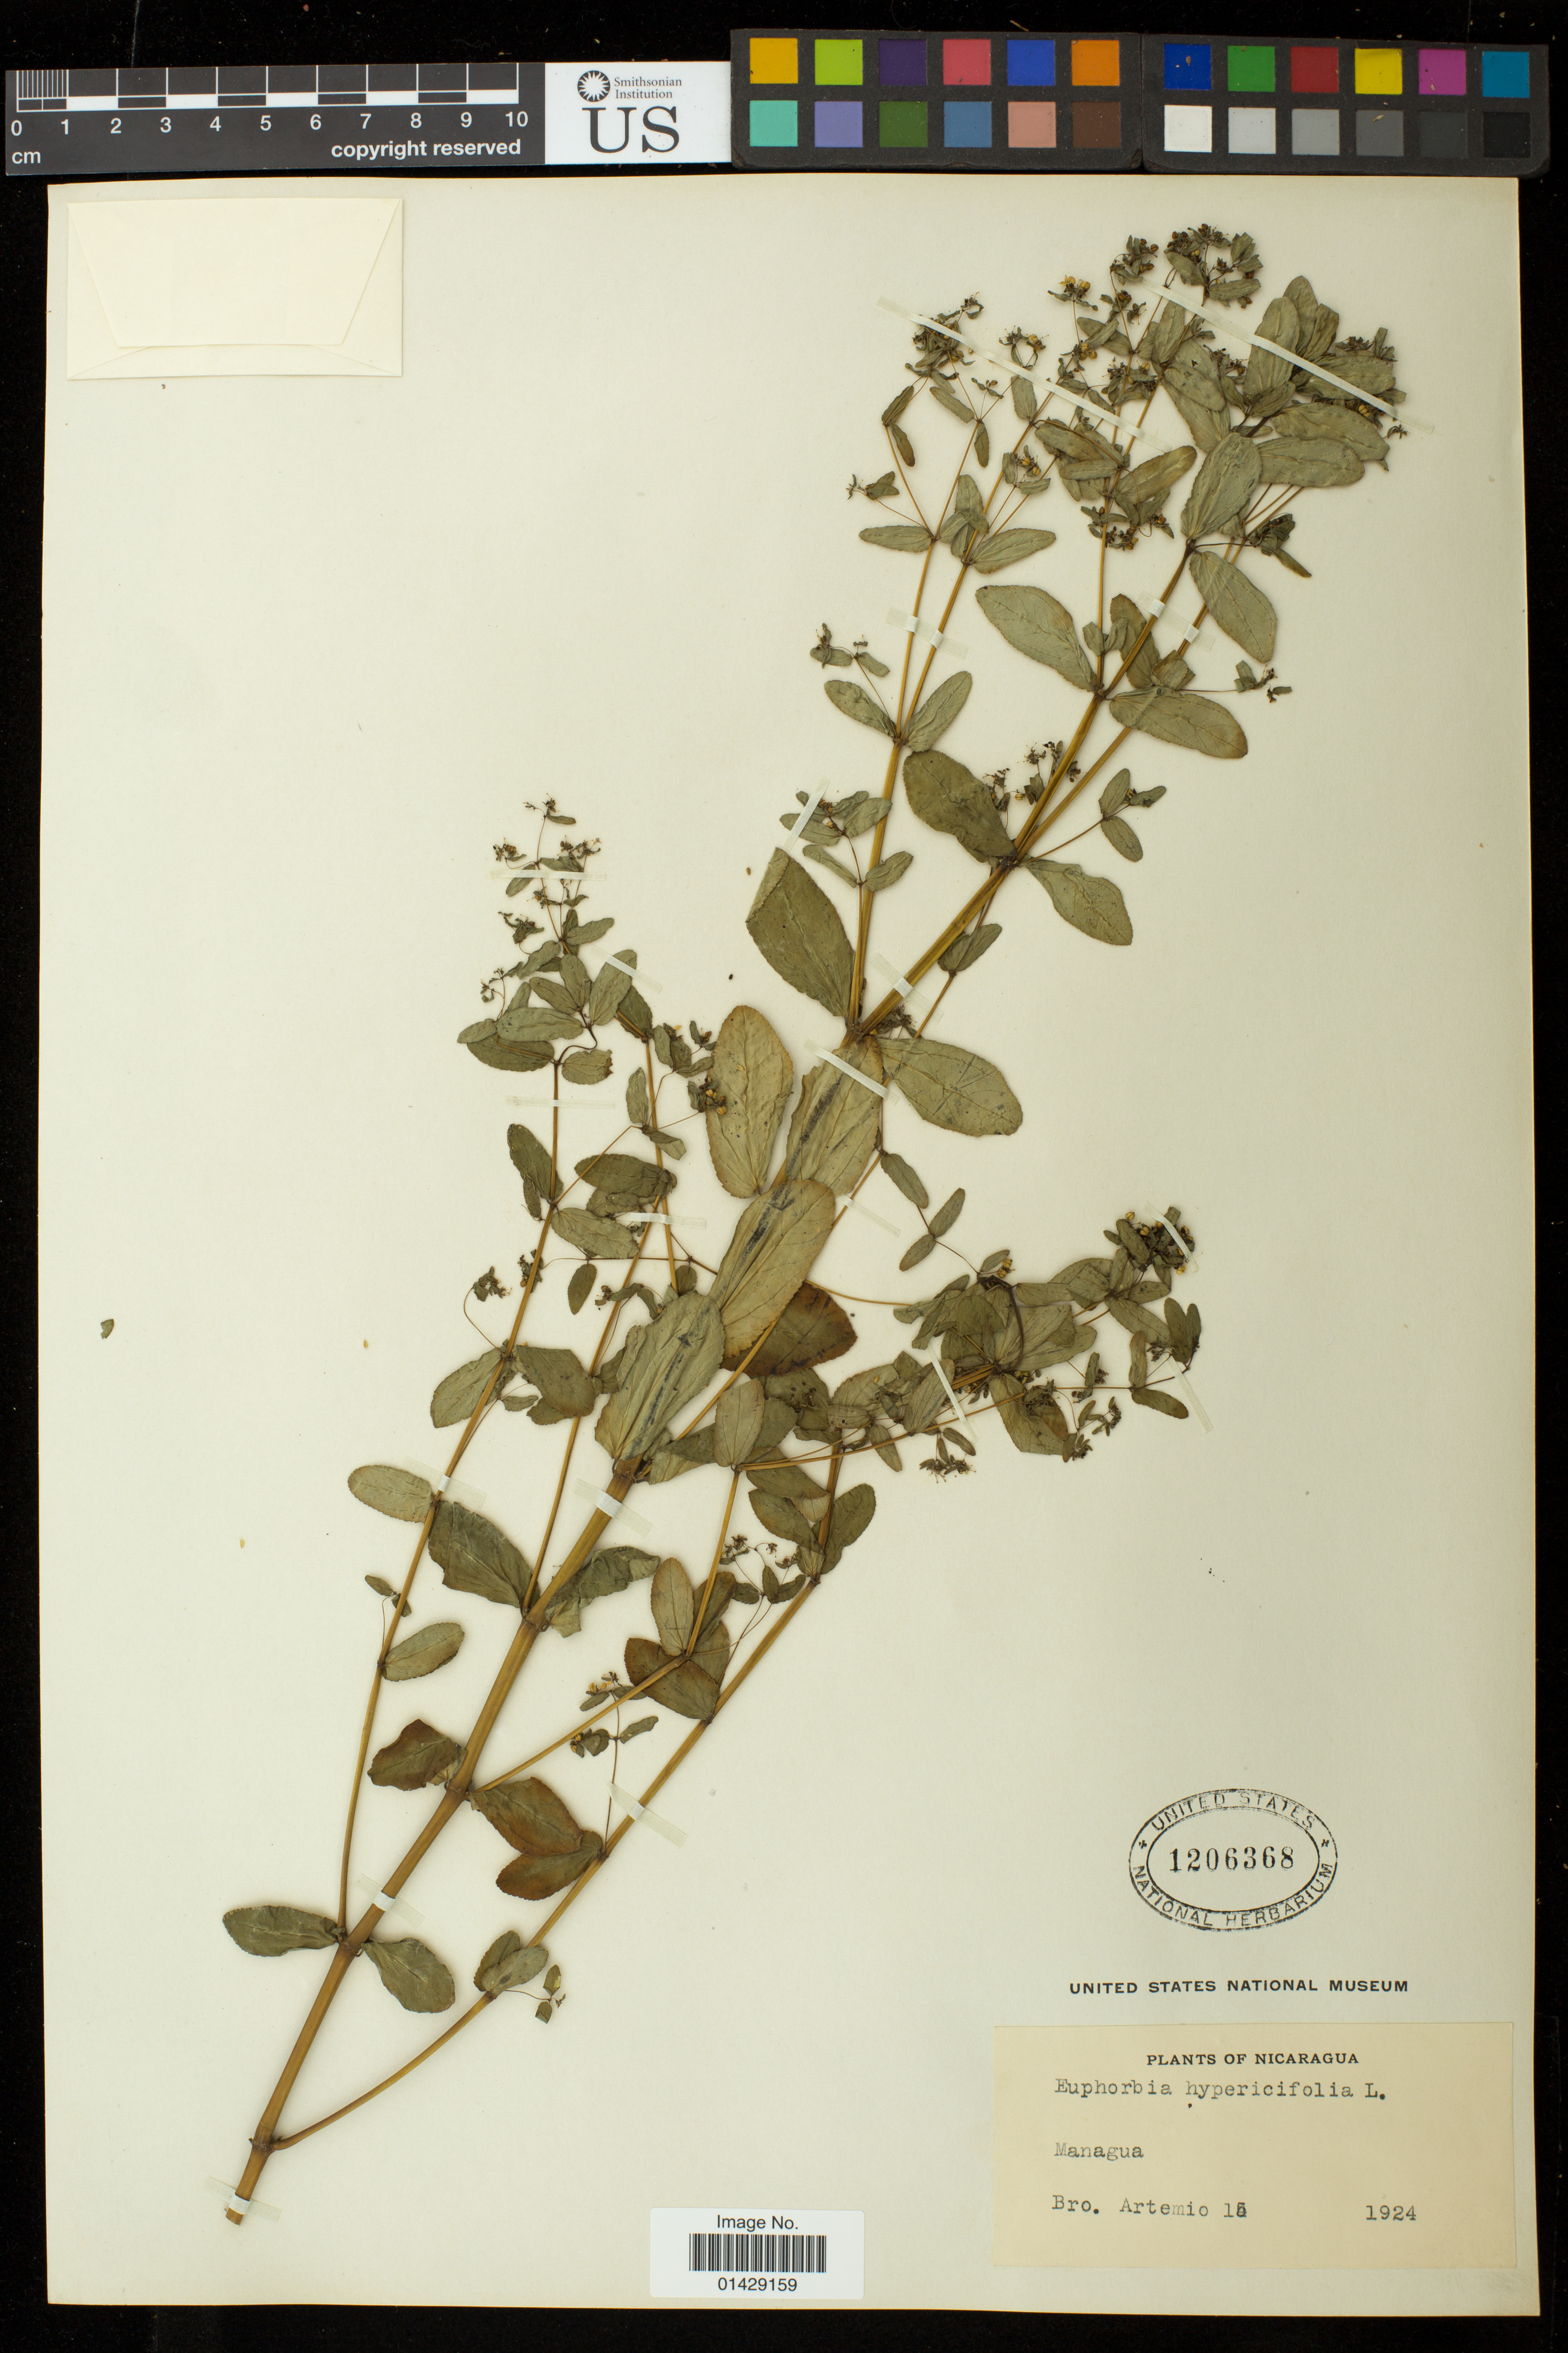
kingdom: Plantae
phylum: Tracheophyta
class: Magnoliopsida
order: Malpighiales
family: Euphorbiaceae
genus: Euphorbia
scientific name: Euphorbia hyssopifolia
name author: L.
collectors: B. Artemio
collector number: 15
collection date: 1924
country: Nicaragua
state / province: Managua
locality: Managua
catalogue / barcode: US 1206368